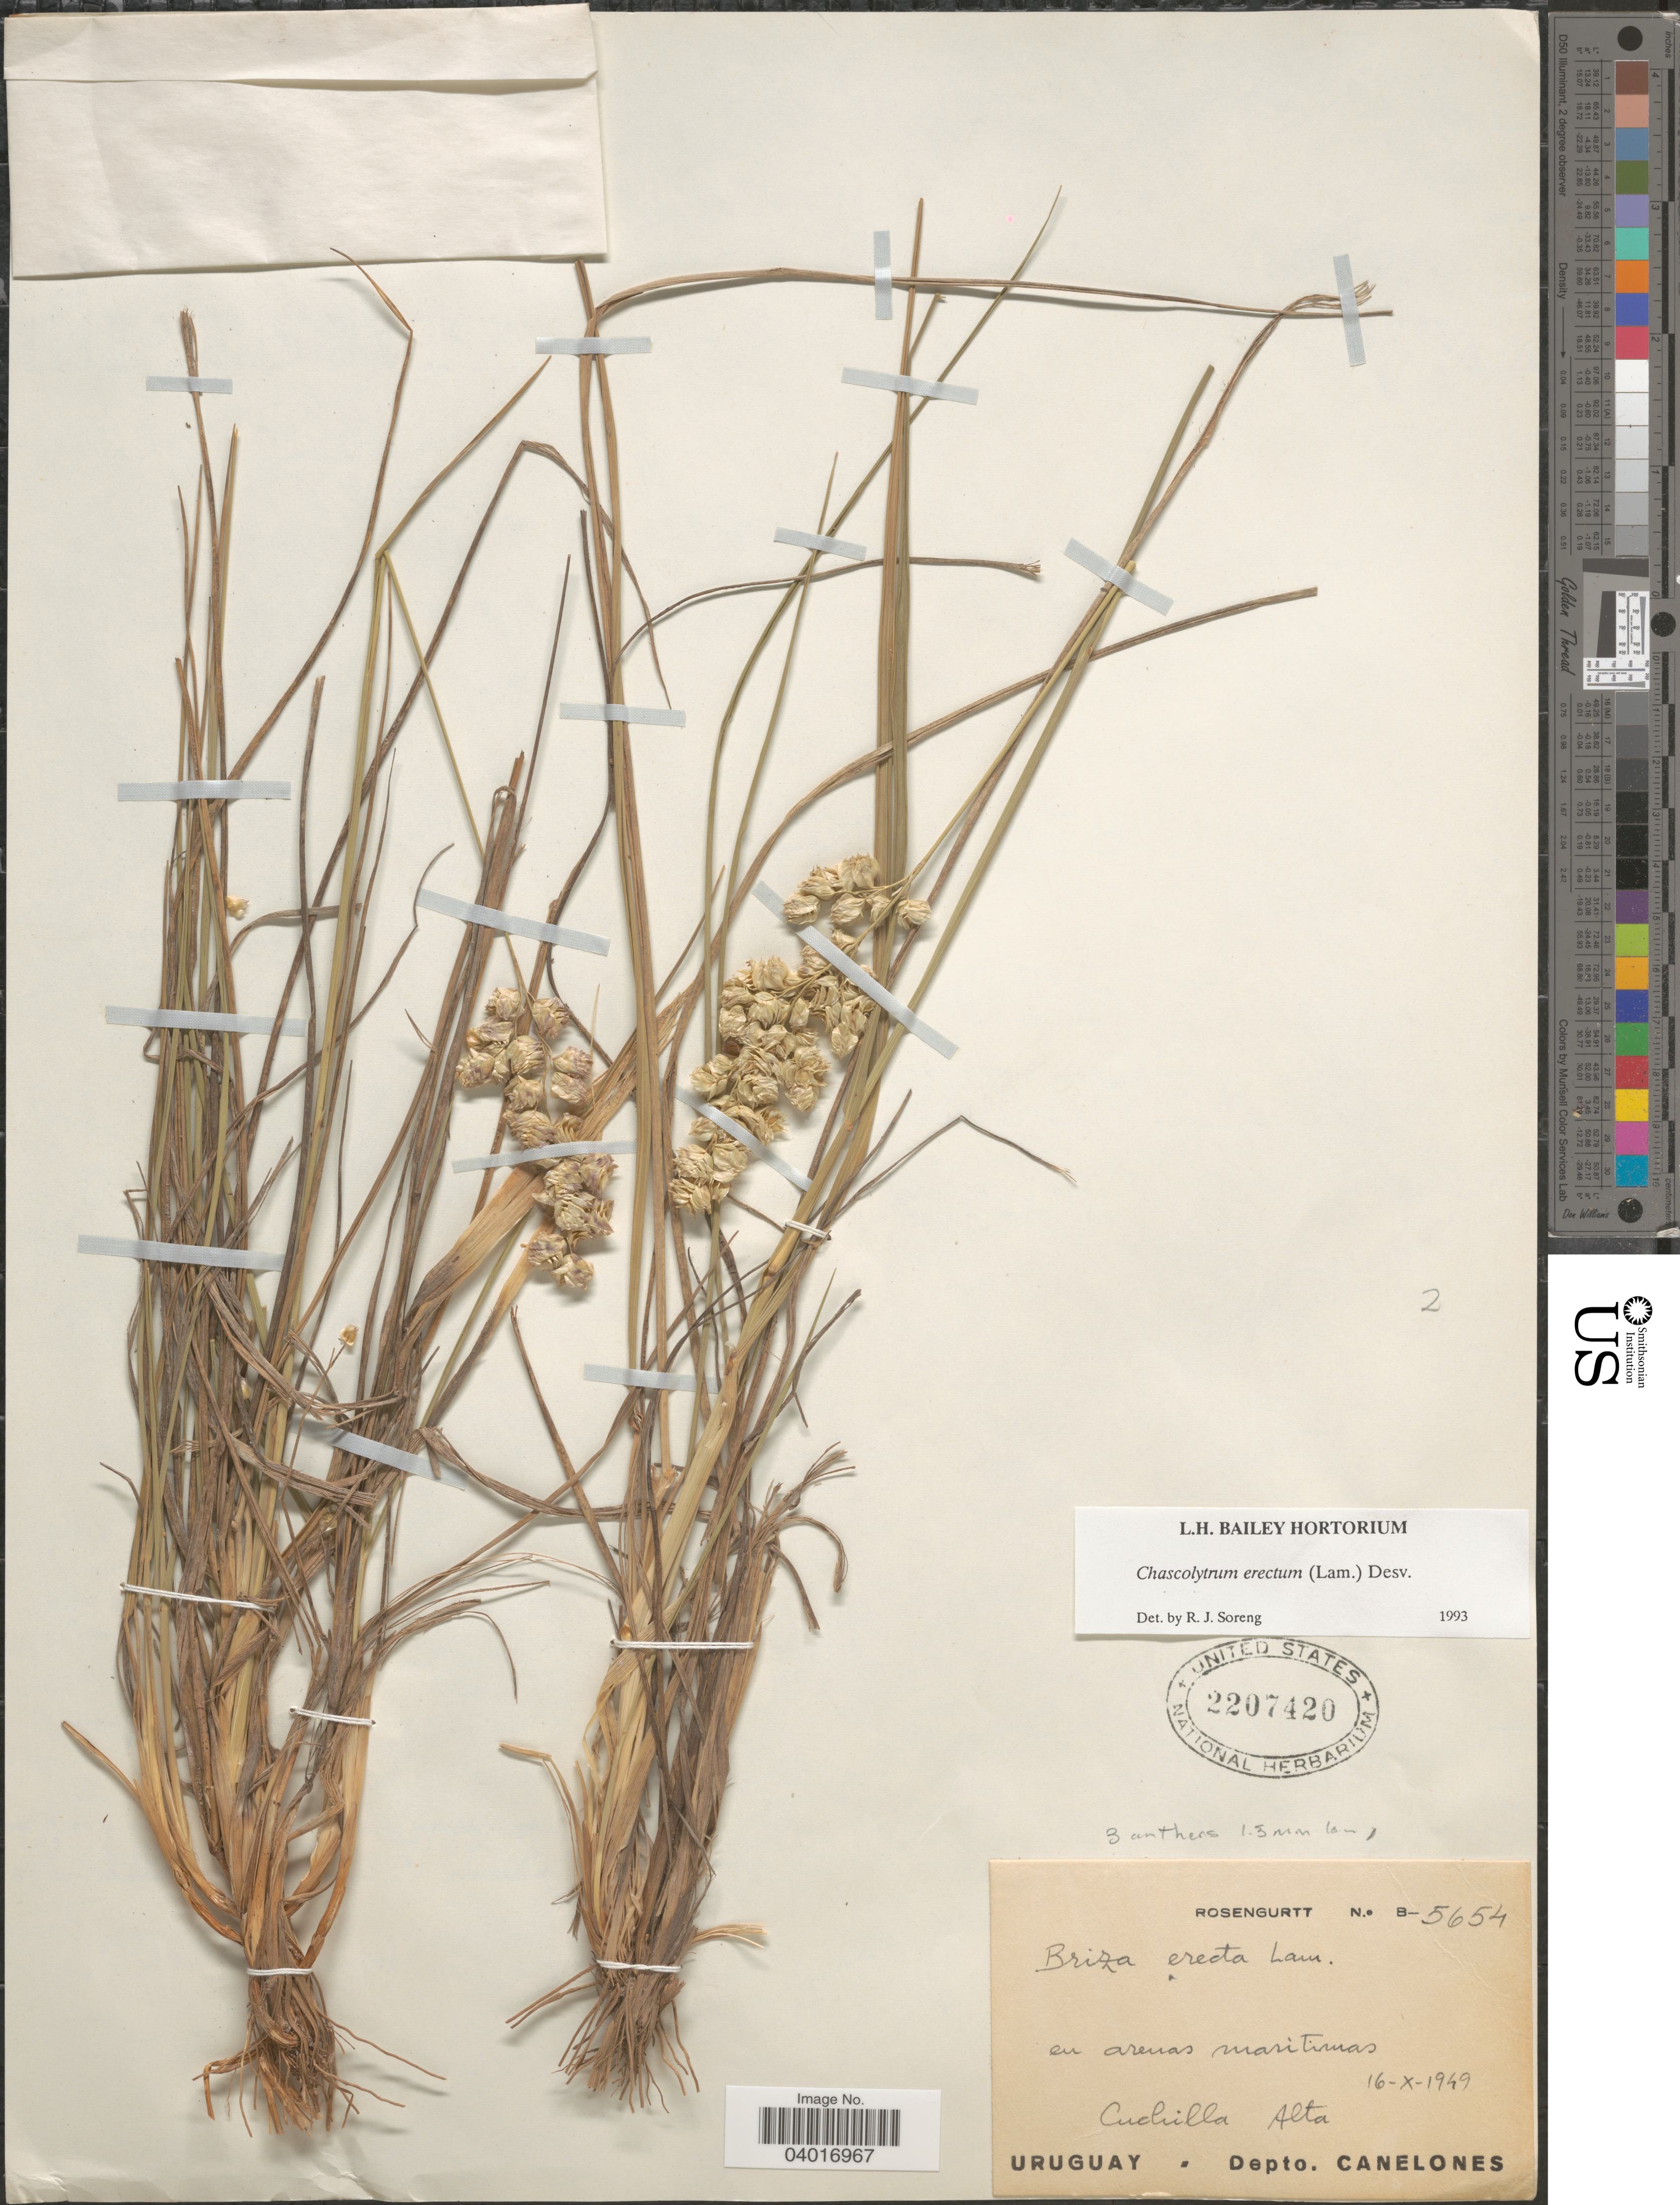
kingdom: Plantae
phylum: Tracheophyta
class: Liliopsida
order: Poales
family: Poaceae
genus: Chascolytrum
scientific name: Chascolytrum erectum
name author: (Lam.) Desv.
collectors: Rosengurtt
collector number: B-5654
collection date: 1949-10-16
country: Uruguay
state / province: Canelones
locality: Cuchilla Alta. Depto. Canelones.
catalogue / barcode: US 2207420